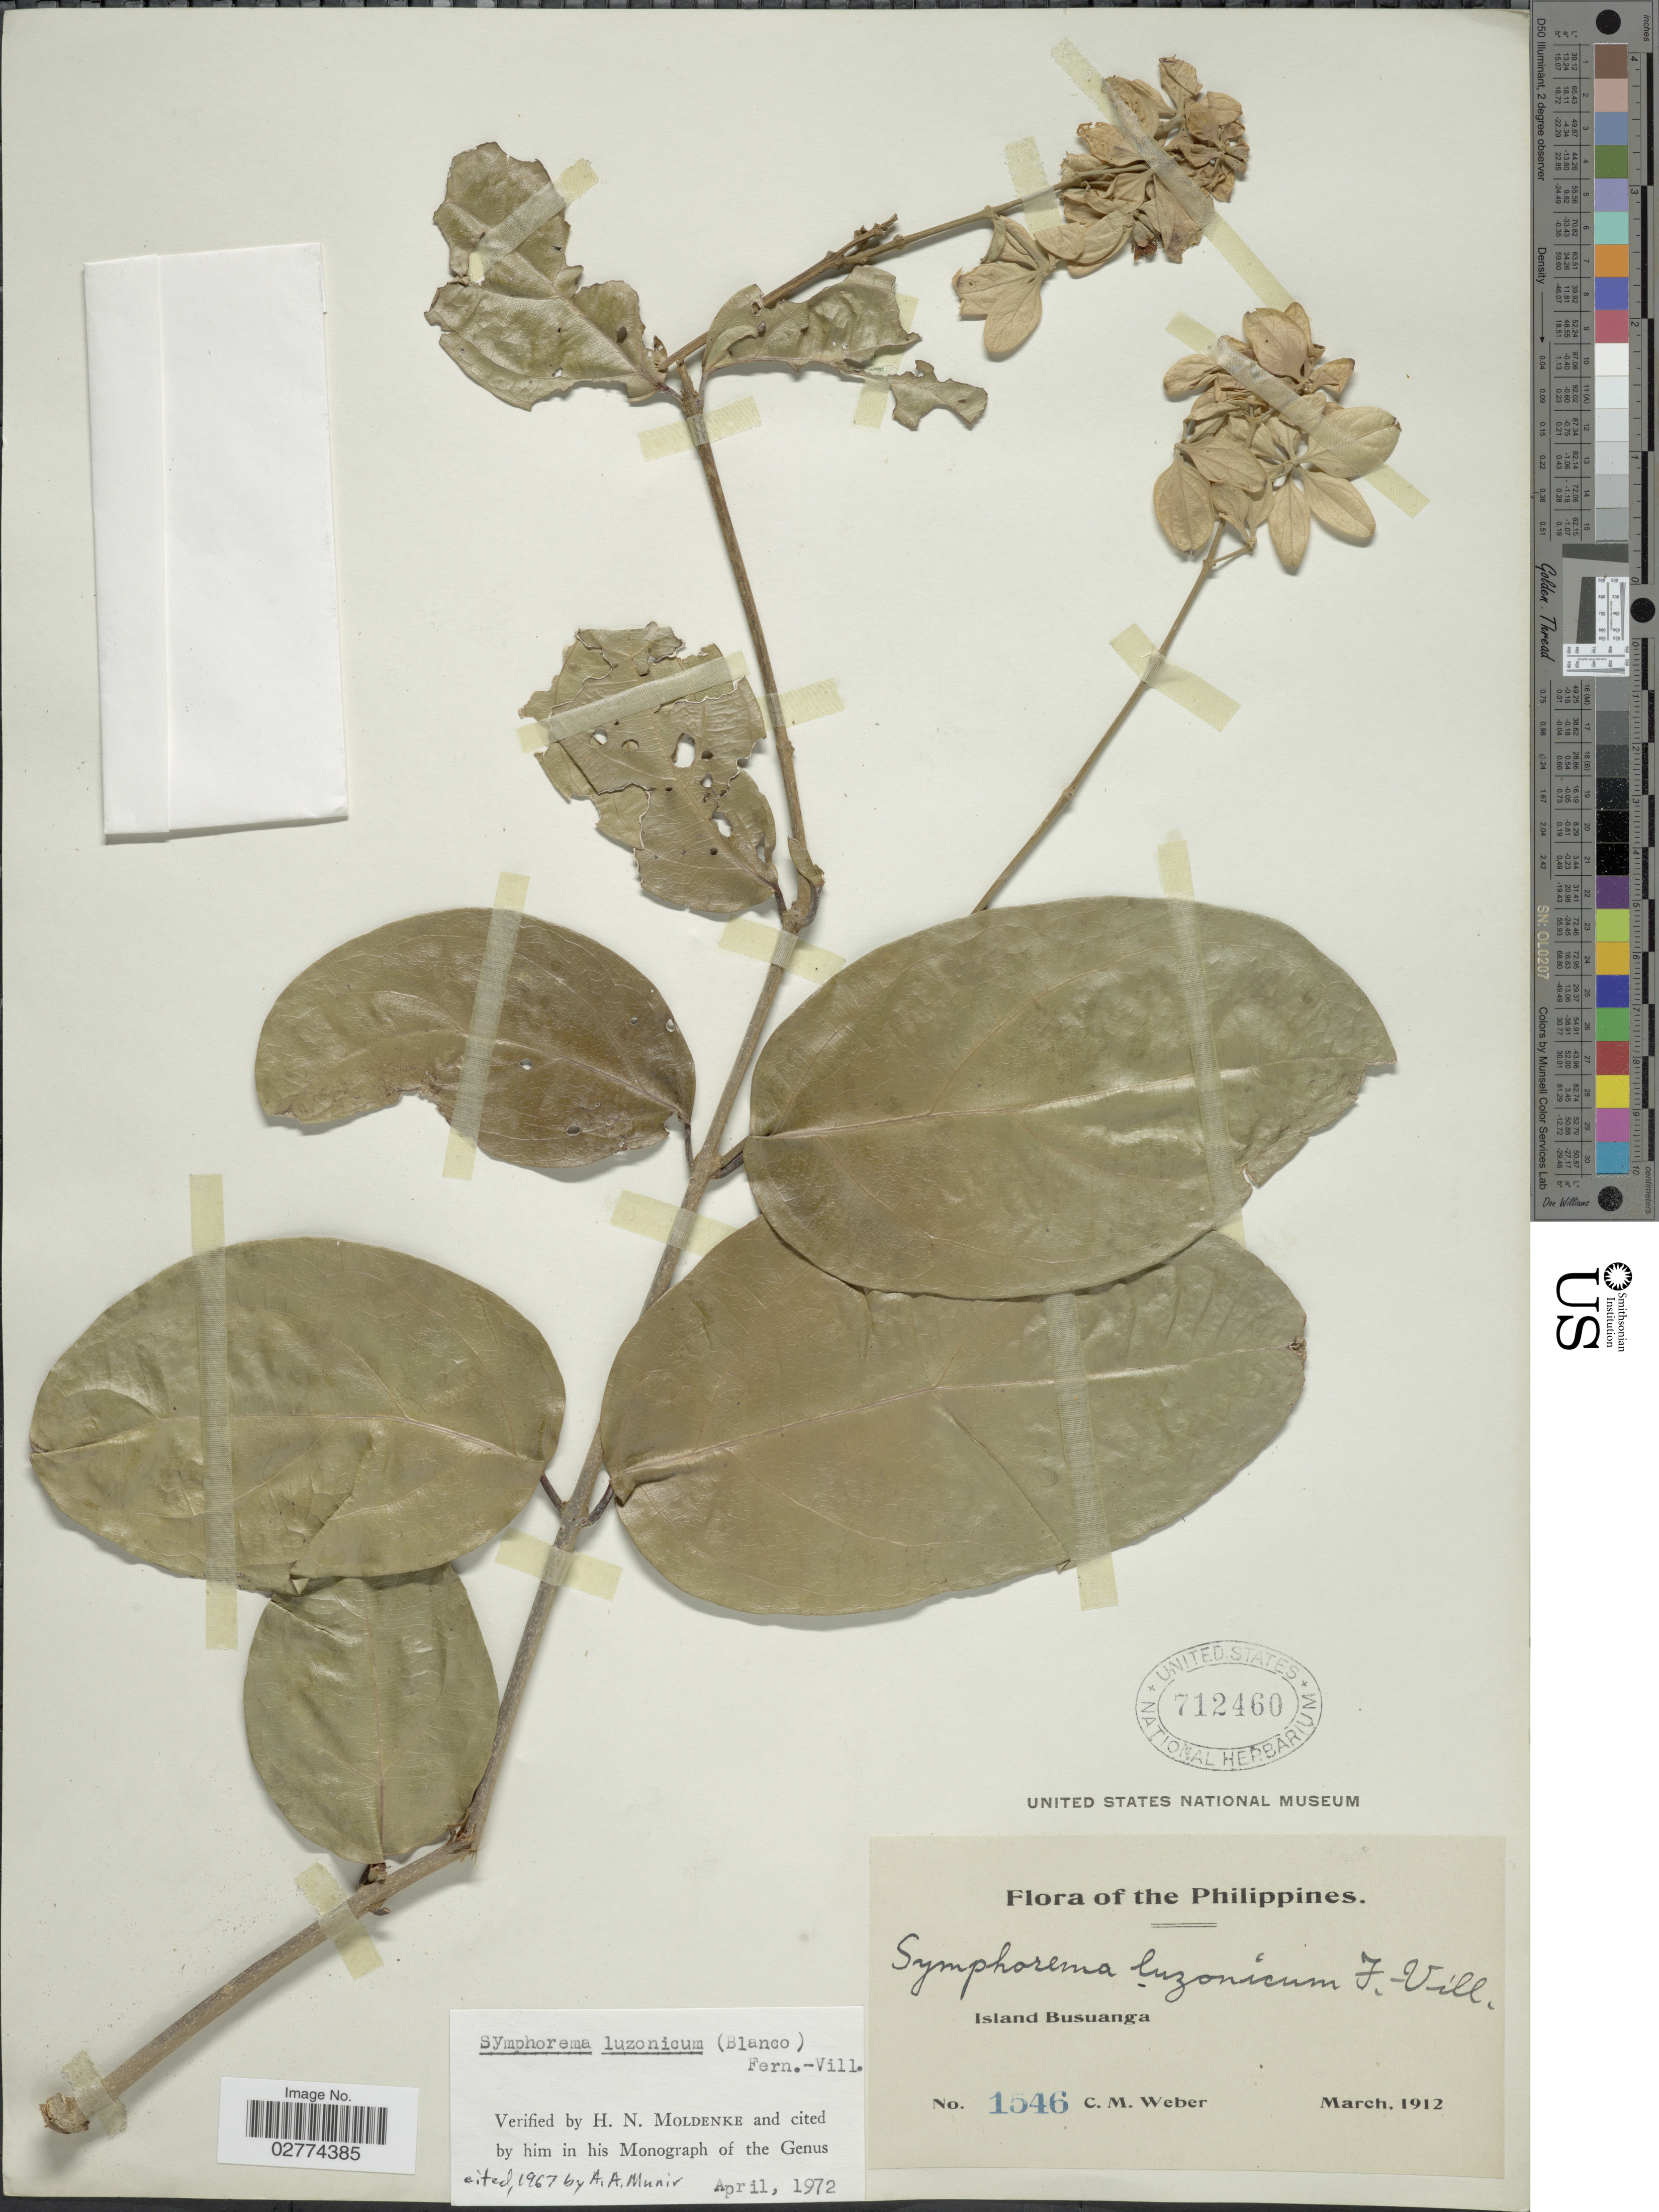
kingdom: Plantae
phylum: Tracheophyta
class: Magnoliopsida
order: Lamiales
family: Lamiaceae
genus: Symphorema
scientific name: Symphorema luzonicum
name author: (Blanco) Fern.-Vill.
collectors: C. M. Weber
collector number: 1546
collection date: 1912-03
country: Philippines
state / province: Mimaropa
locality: Island Busuanga.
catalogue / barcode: US 712460